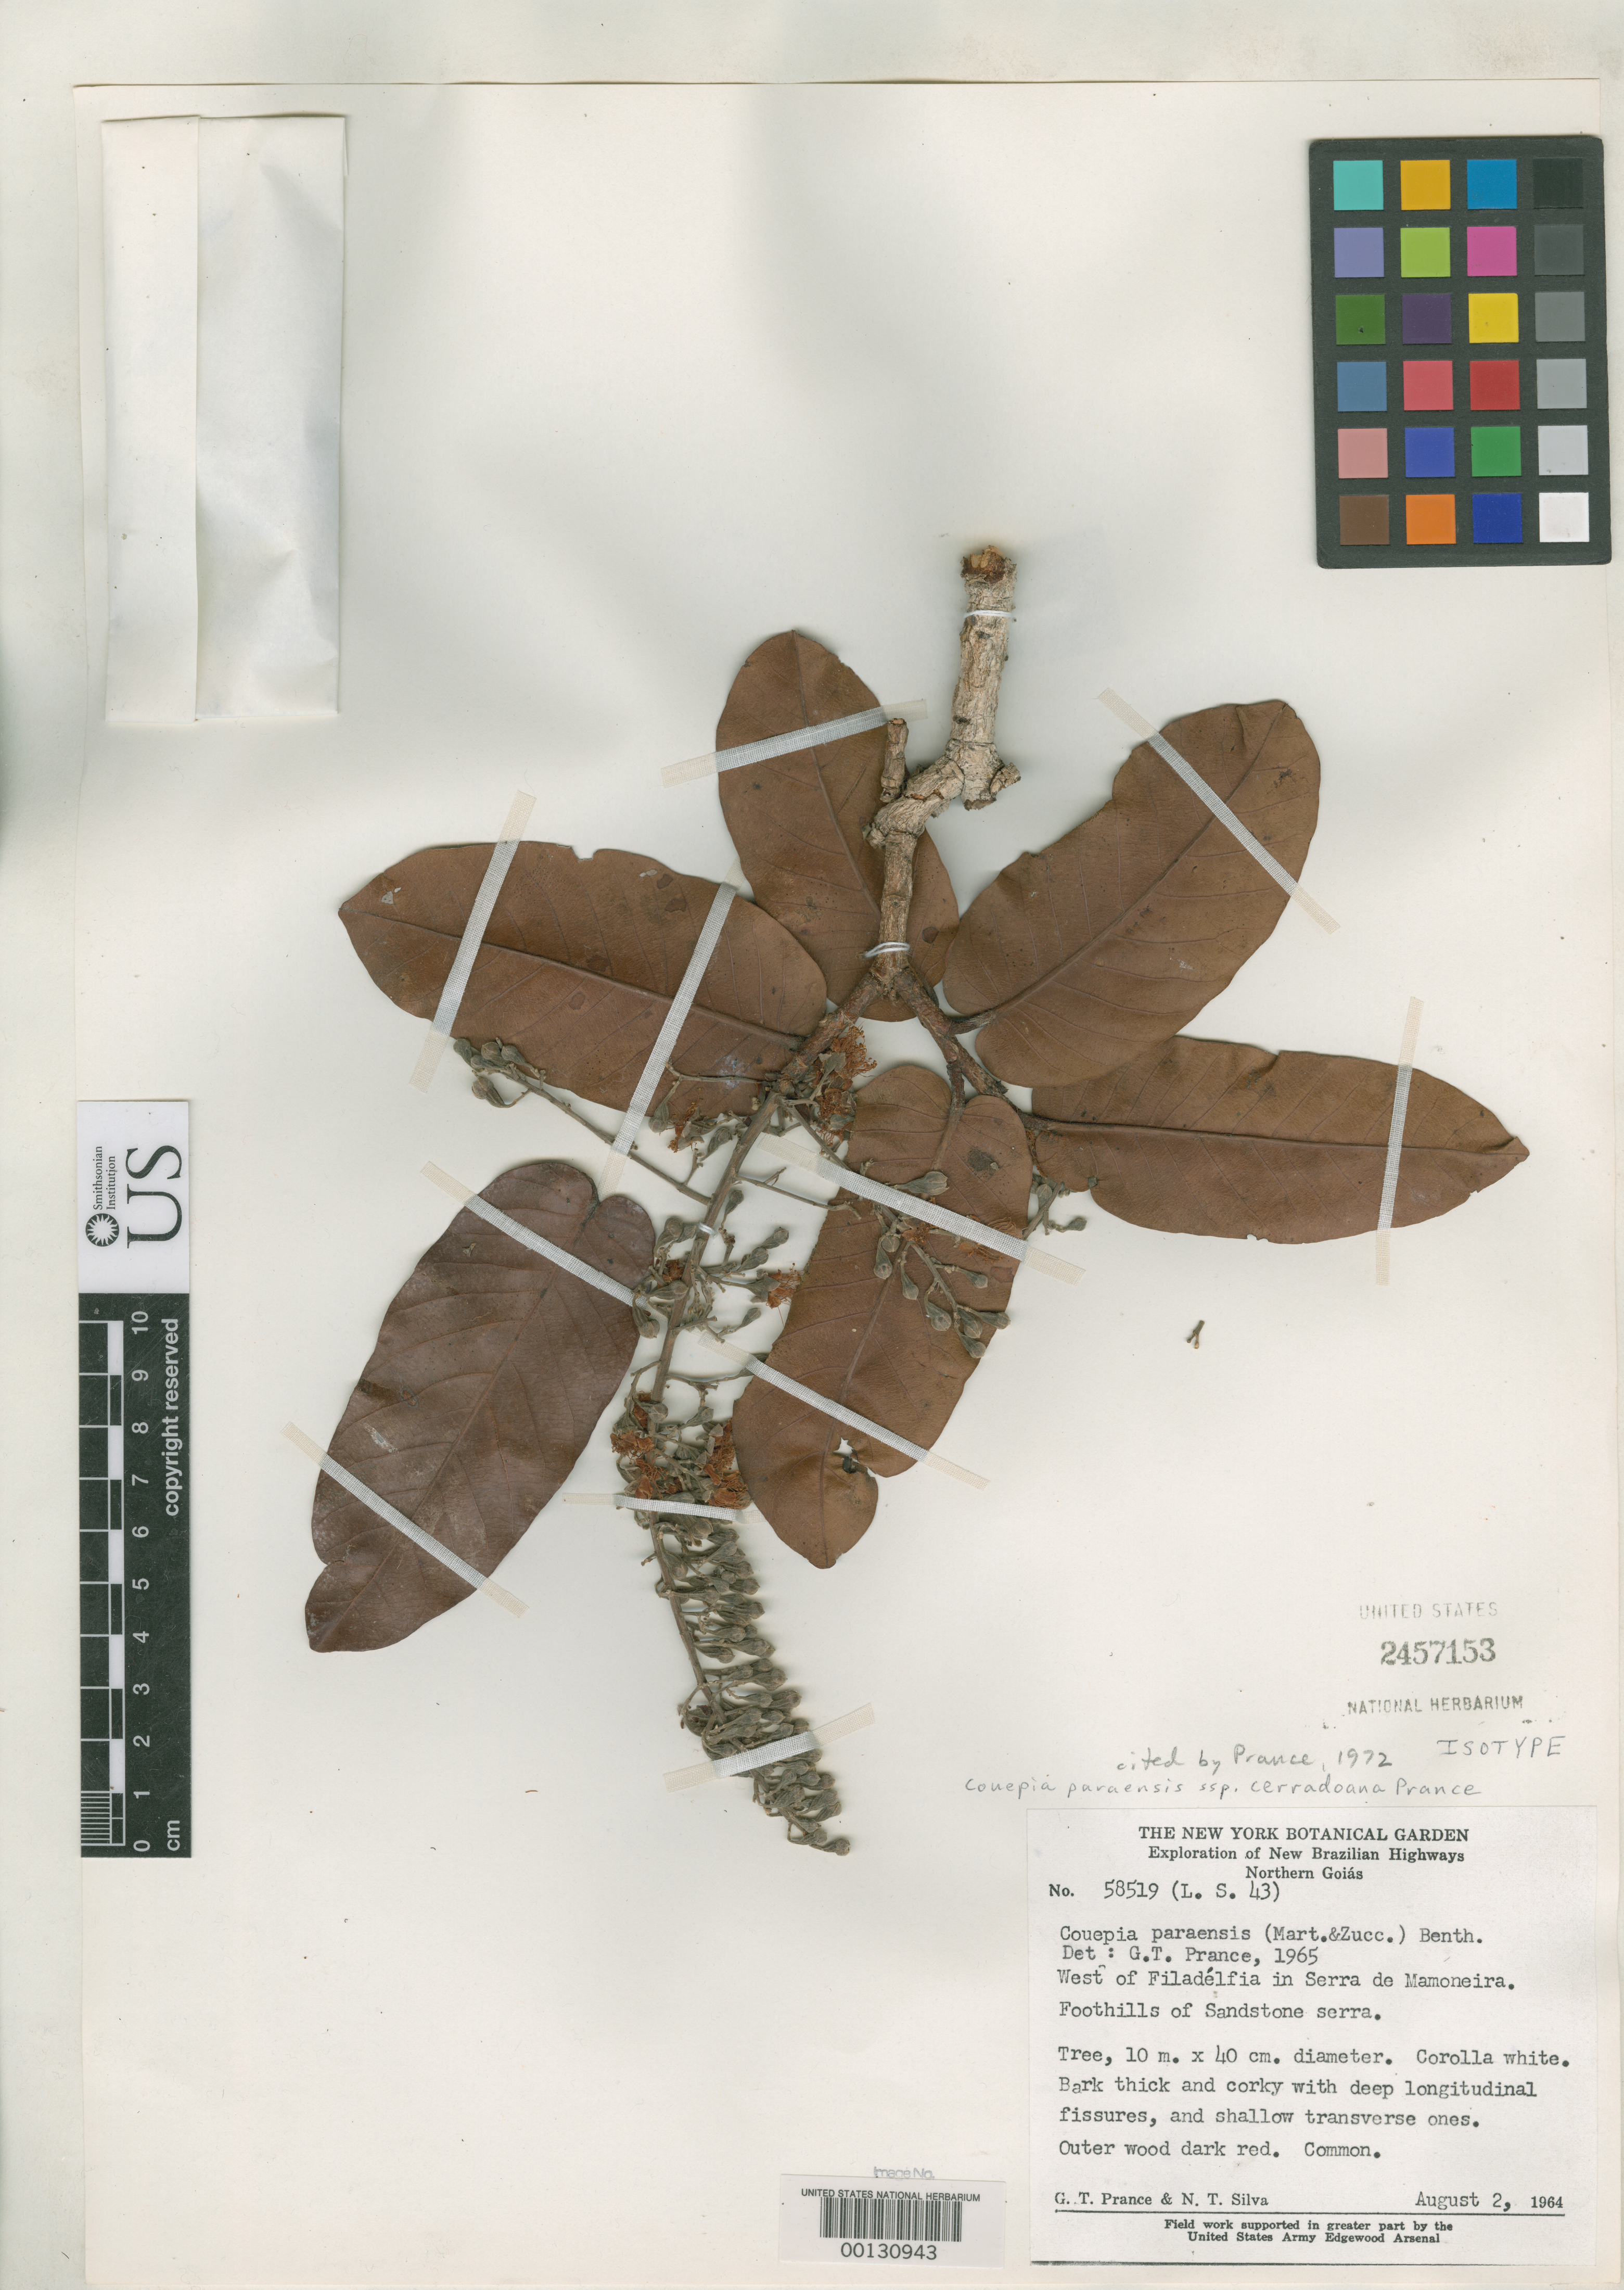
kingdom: Plantae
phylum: Tracheophyta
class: Magnoliopsida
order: Malpighiales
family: Chrysobalanaceae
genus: Couepia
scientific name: Couepia paraensis subsp. cerradoana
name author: Prance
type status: Isotype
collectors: G. T. Prance & N. T. Silva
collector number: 58519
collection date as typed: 02 Aug 1964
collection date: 1964-08-02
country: Brazil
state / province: Goiás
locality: West of Filadelfia in Serra Demammoneira.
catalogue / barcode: US 2457153